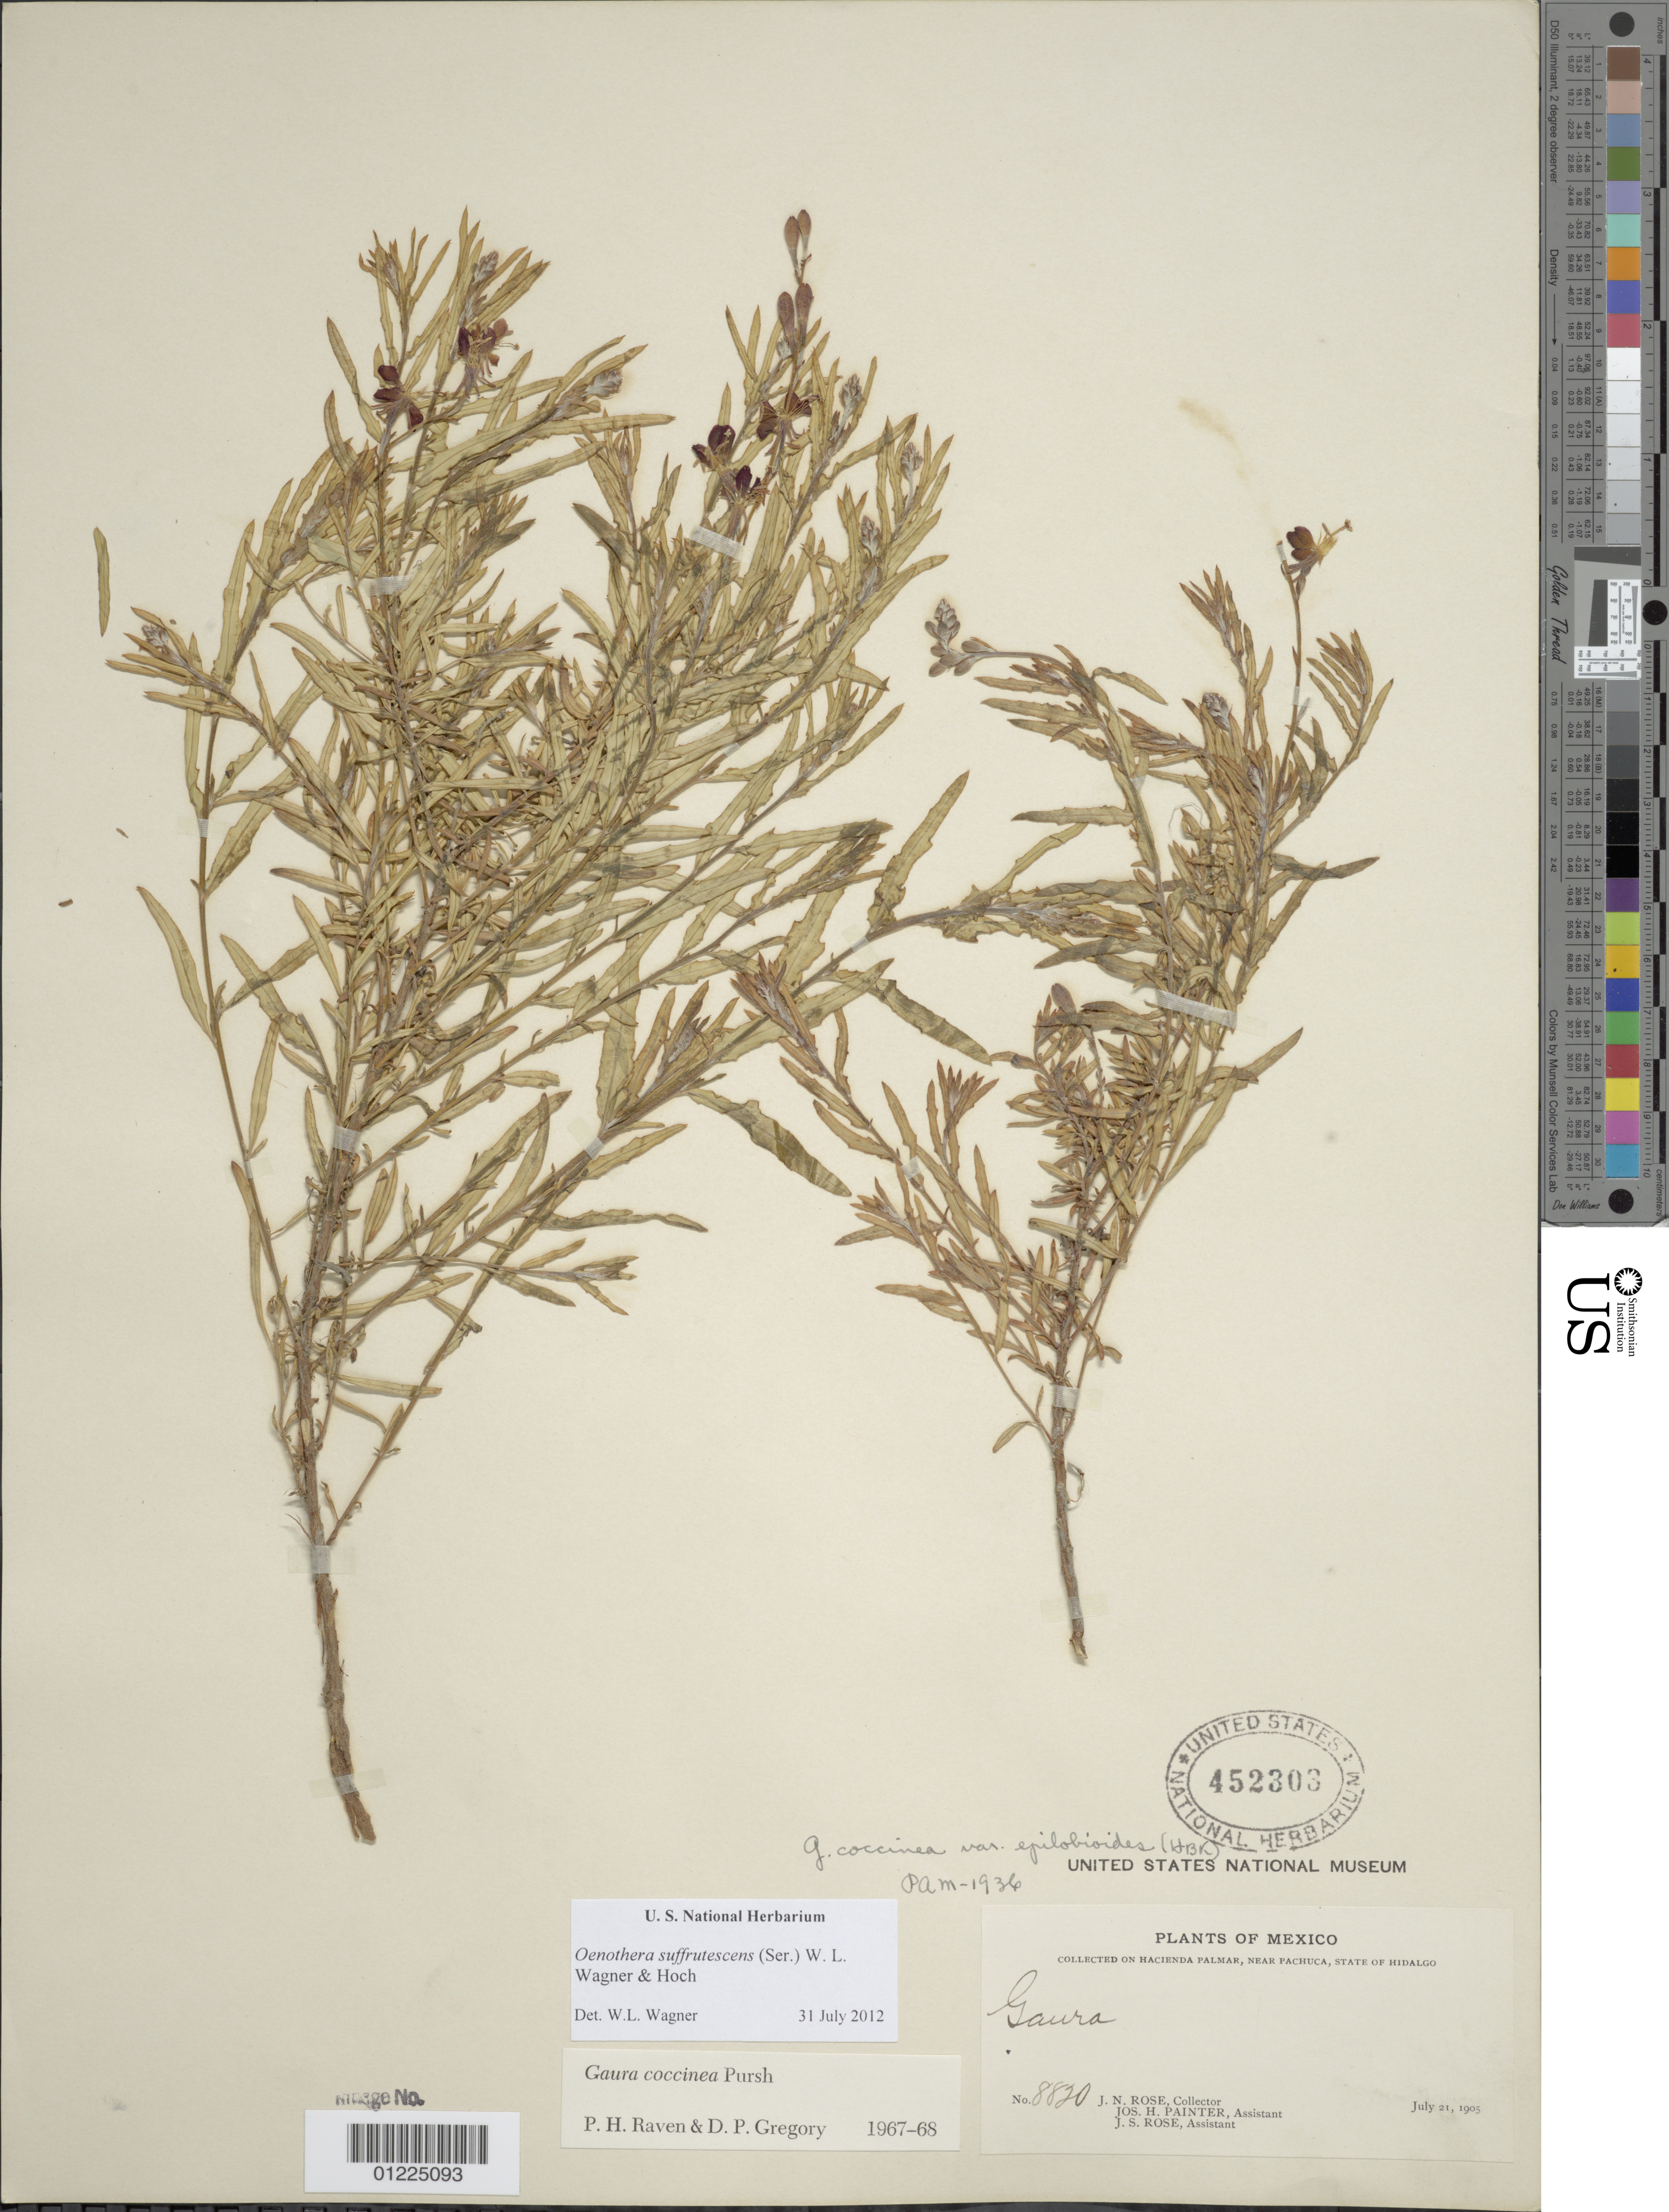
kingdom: Plantae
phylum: Tracheophyta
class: Magnoliopsida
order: Myrtales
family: Onagraceae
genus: Oenothera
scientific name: Oenothera suffrutescens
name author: (Ser.) W.L. Wagner & Hoch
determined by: Wagner, W. L., (BOT), Smithsonian Institution - National Museum of Natural History (UNITED STATES)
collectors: J. N. Rose, J. H. Painter & J. S. Rose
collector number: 8820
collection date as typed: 21 Jul 1905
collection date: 1905-07-21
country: Mexico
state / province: Hidalgo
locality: Pachuca, Hacienda Palmar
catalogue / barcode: US 452303